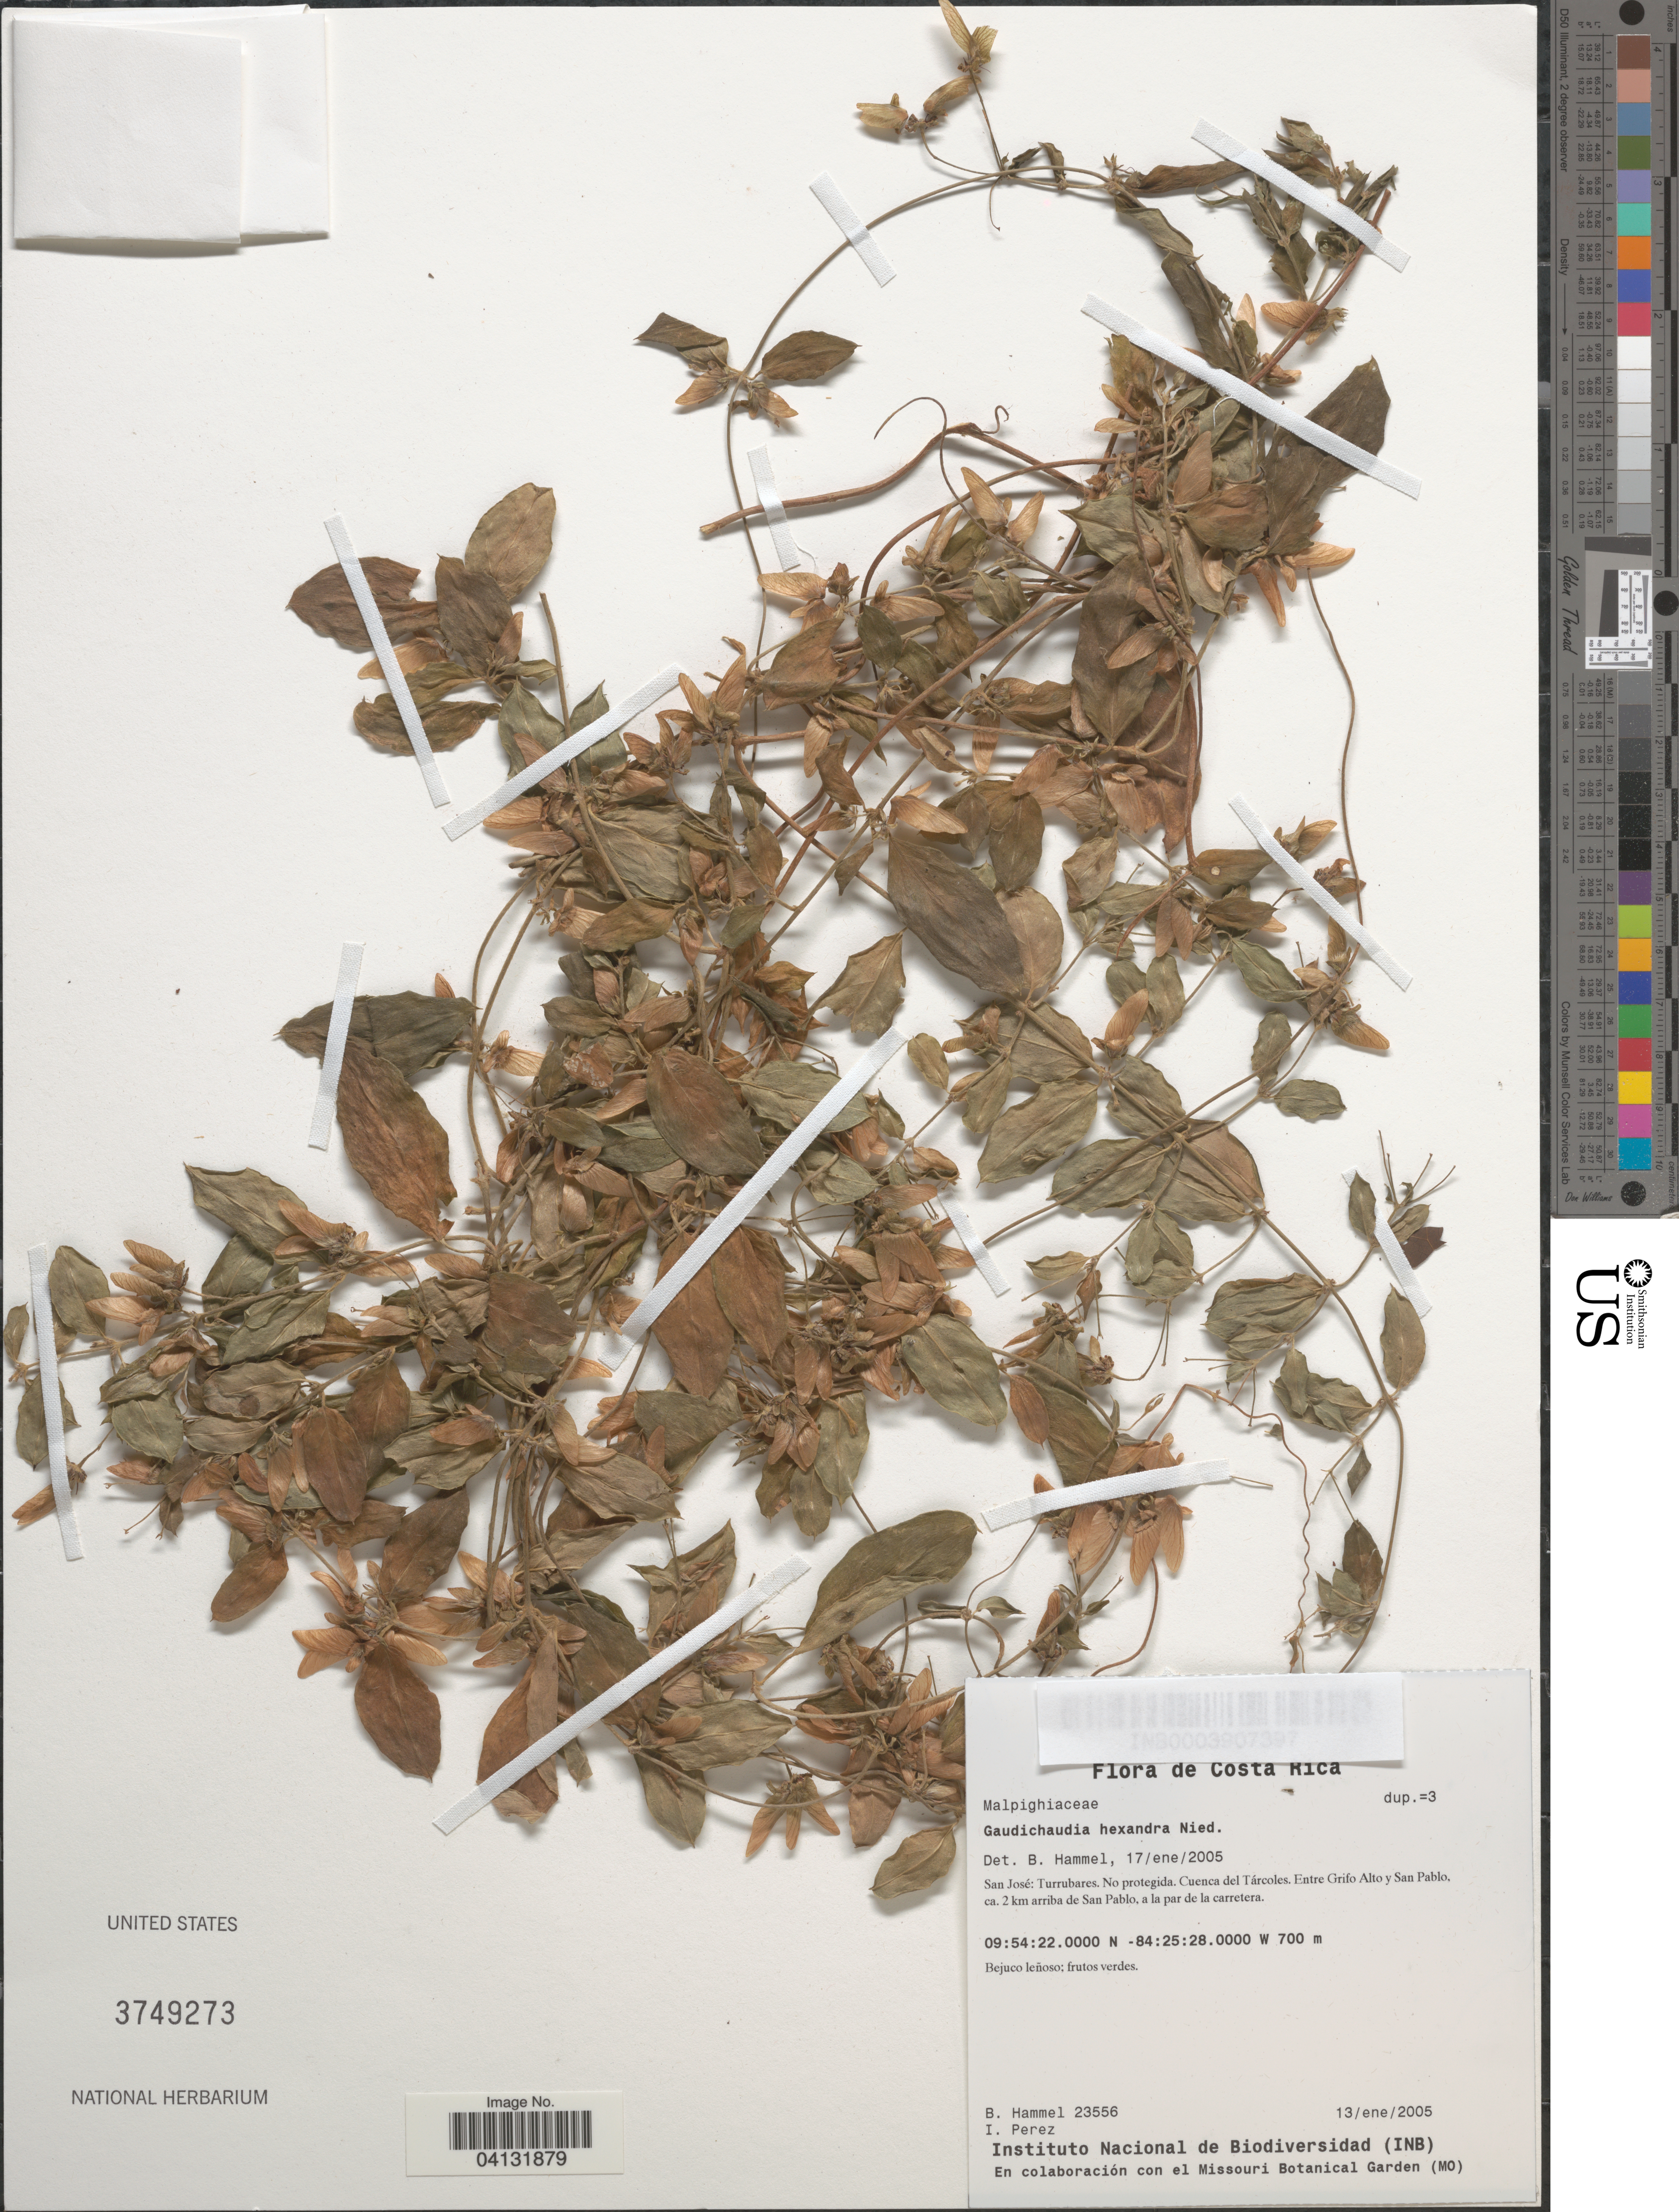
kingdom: Plantae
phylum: Tracheophyta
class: Magnoliopsida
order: Malpighiales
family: Malpighiaceae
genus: Gaudichaudia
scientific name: Gaudichaudia hexandra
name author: (Nied.) Chodat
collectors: B. Hammel & I. Pérez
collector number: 23556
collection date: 2005-01-13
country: Costa Rica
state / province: San José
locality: Turrubares. No protegida. Cuenca del Tárcoles. Entre Grifo Alto y San Pablo, ca. 2km arriba de San Pablo, a la par de la carretera.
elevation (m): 700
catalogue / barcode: US 3749273